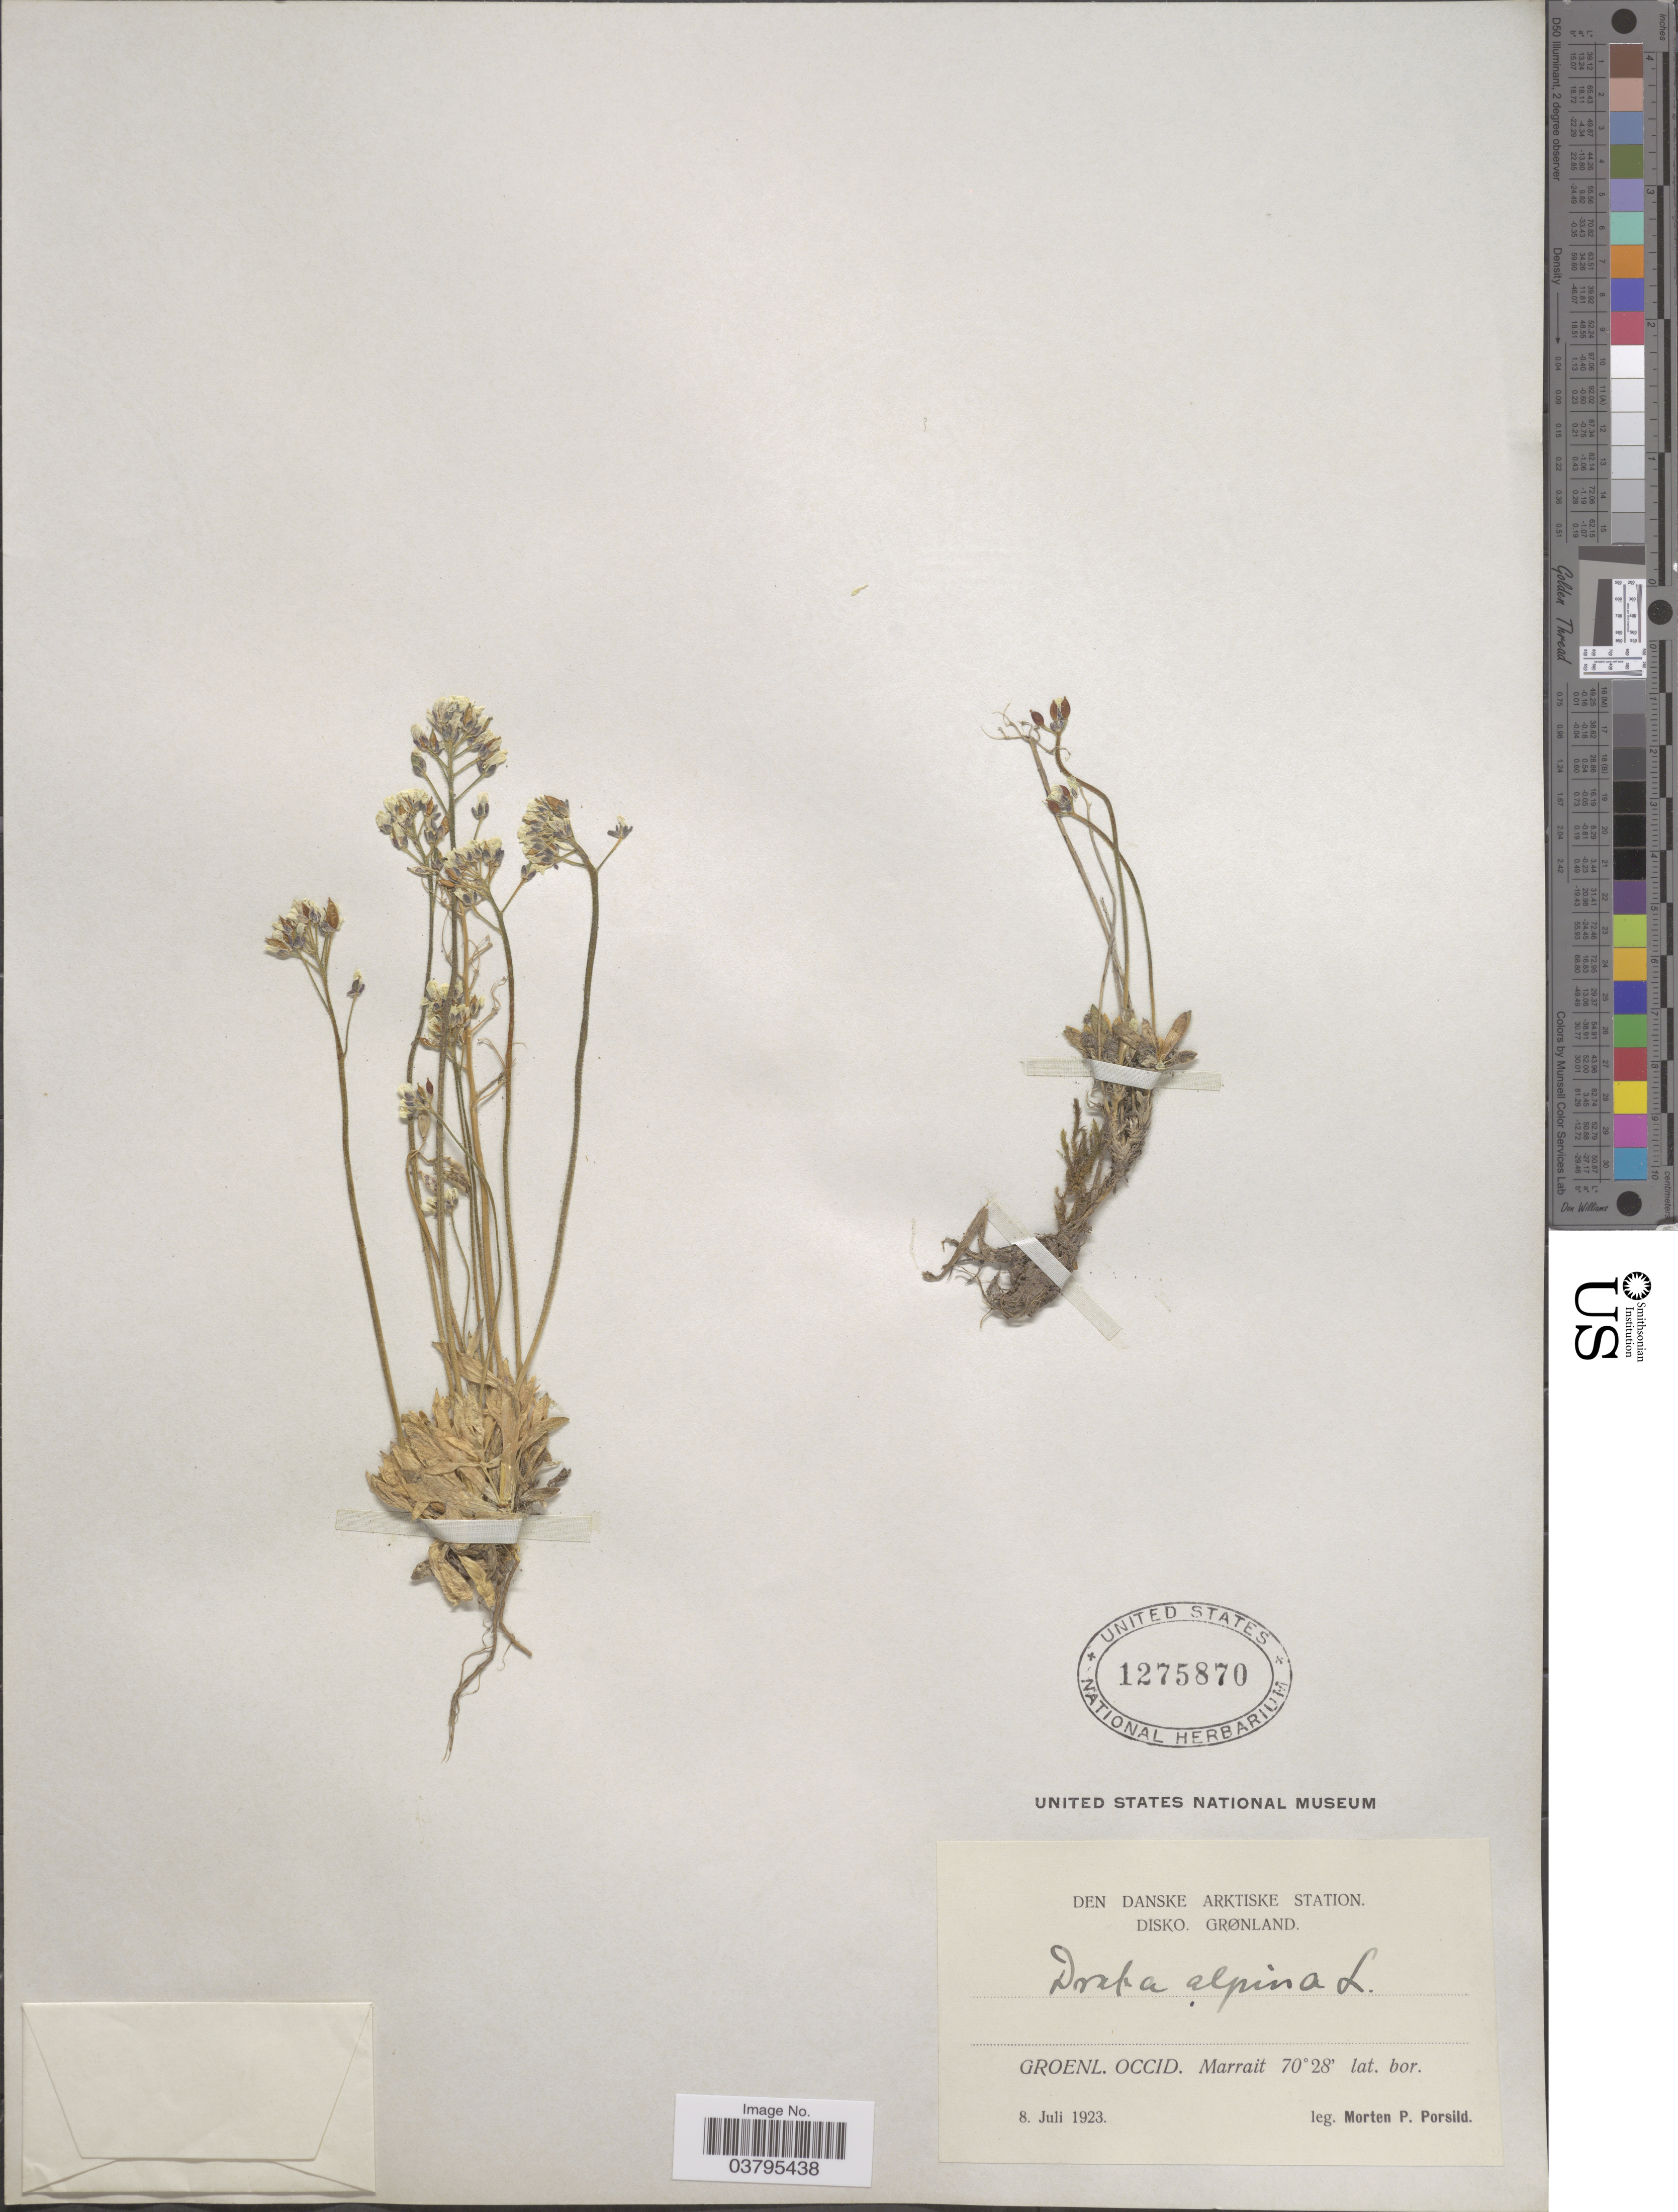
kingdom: Plantae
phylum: Tracheophyta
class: Magnoliopsida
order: Brassicales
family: Brassicaceae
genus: Draba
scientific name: Draba alpina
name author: L.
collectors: M. P. Porsild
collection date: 1923-07-08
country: Greenland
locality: Den Danske Arktiske Station. Disko, Grønland. Groenl. Occid. Marrait.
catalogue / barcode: US 1275870